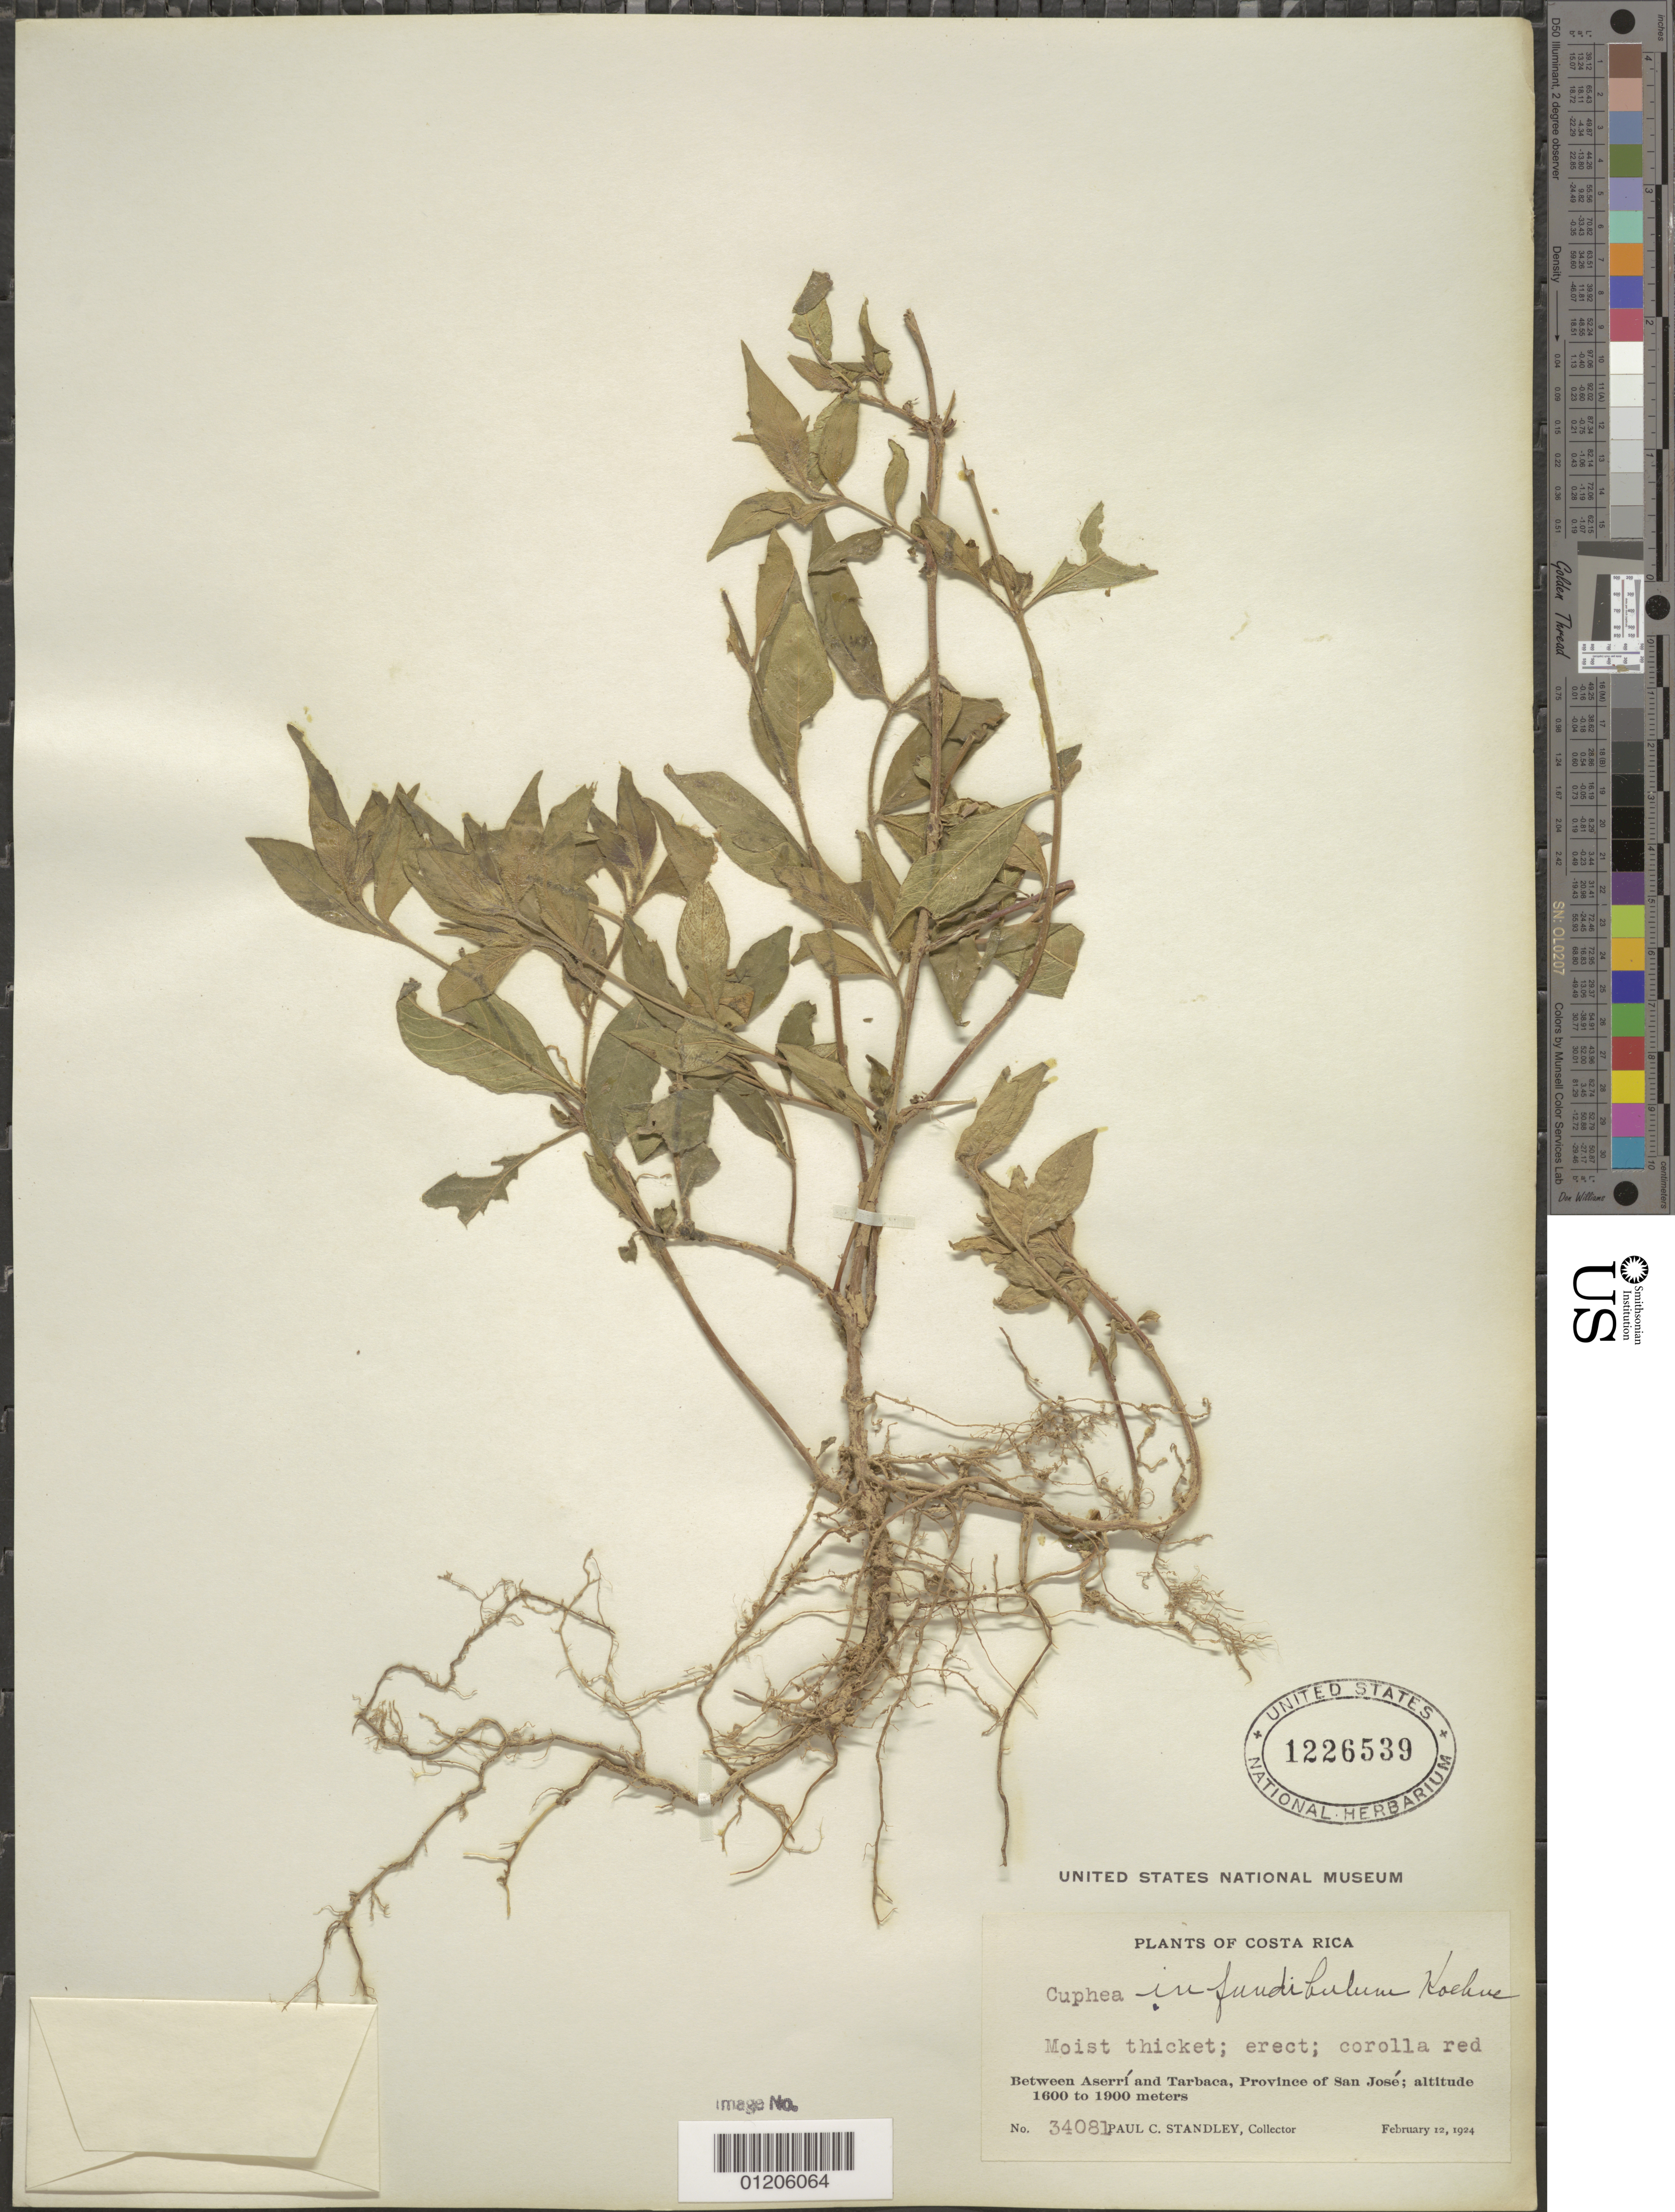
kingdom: Plantae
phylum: Tracheophyta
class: Magnoliopsida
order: Myrtales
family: Lythraceae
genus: Cuphea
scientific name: Cuphea infundibulum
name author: Koehne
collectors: P. C. Standley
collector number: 34081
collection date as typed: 12 Feb 1924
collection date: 1924-02-12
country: Costa Rica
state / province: San José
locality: Between Aserri and Tarbaca.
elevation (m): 1600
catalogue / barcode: US 1226539